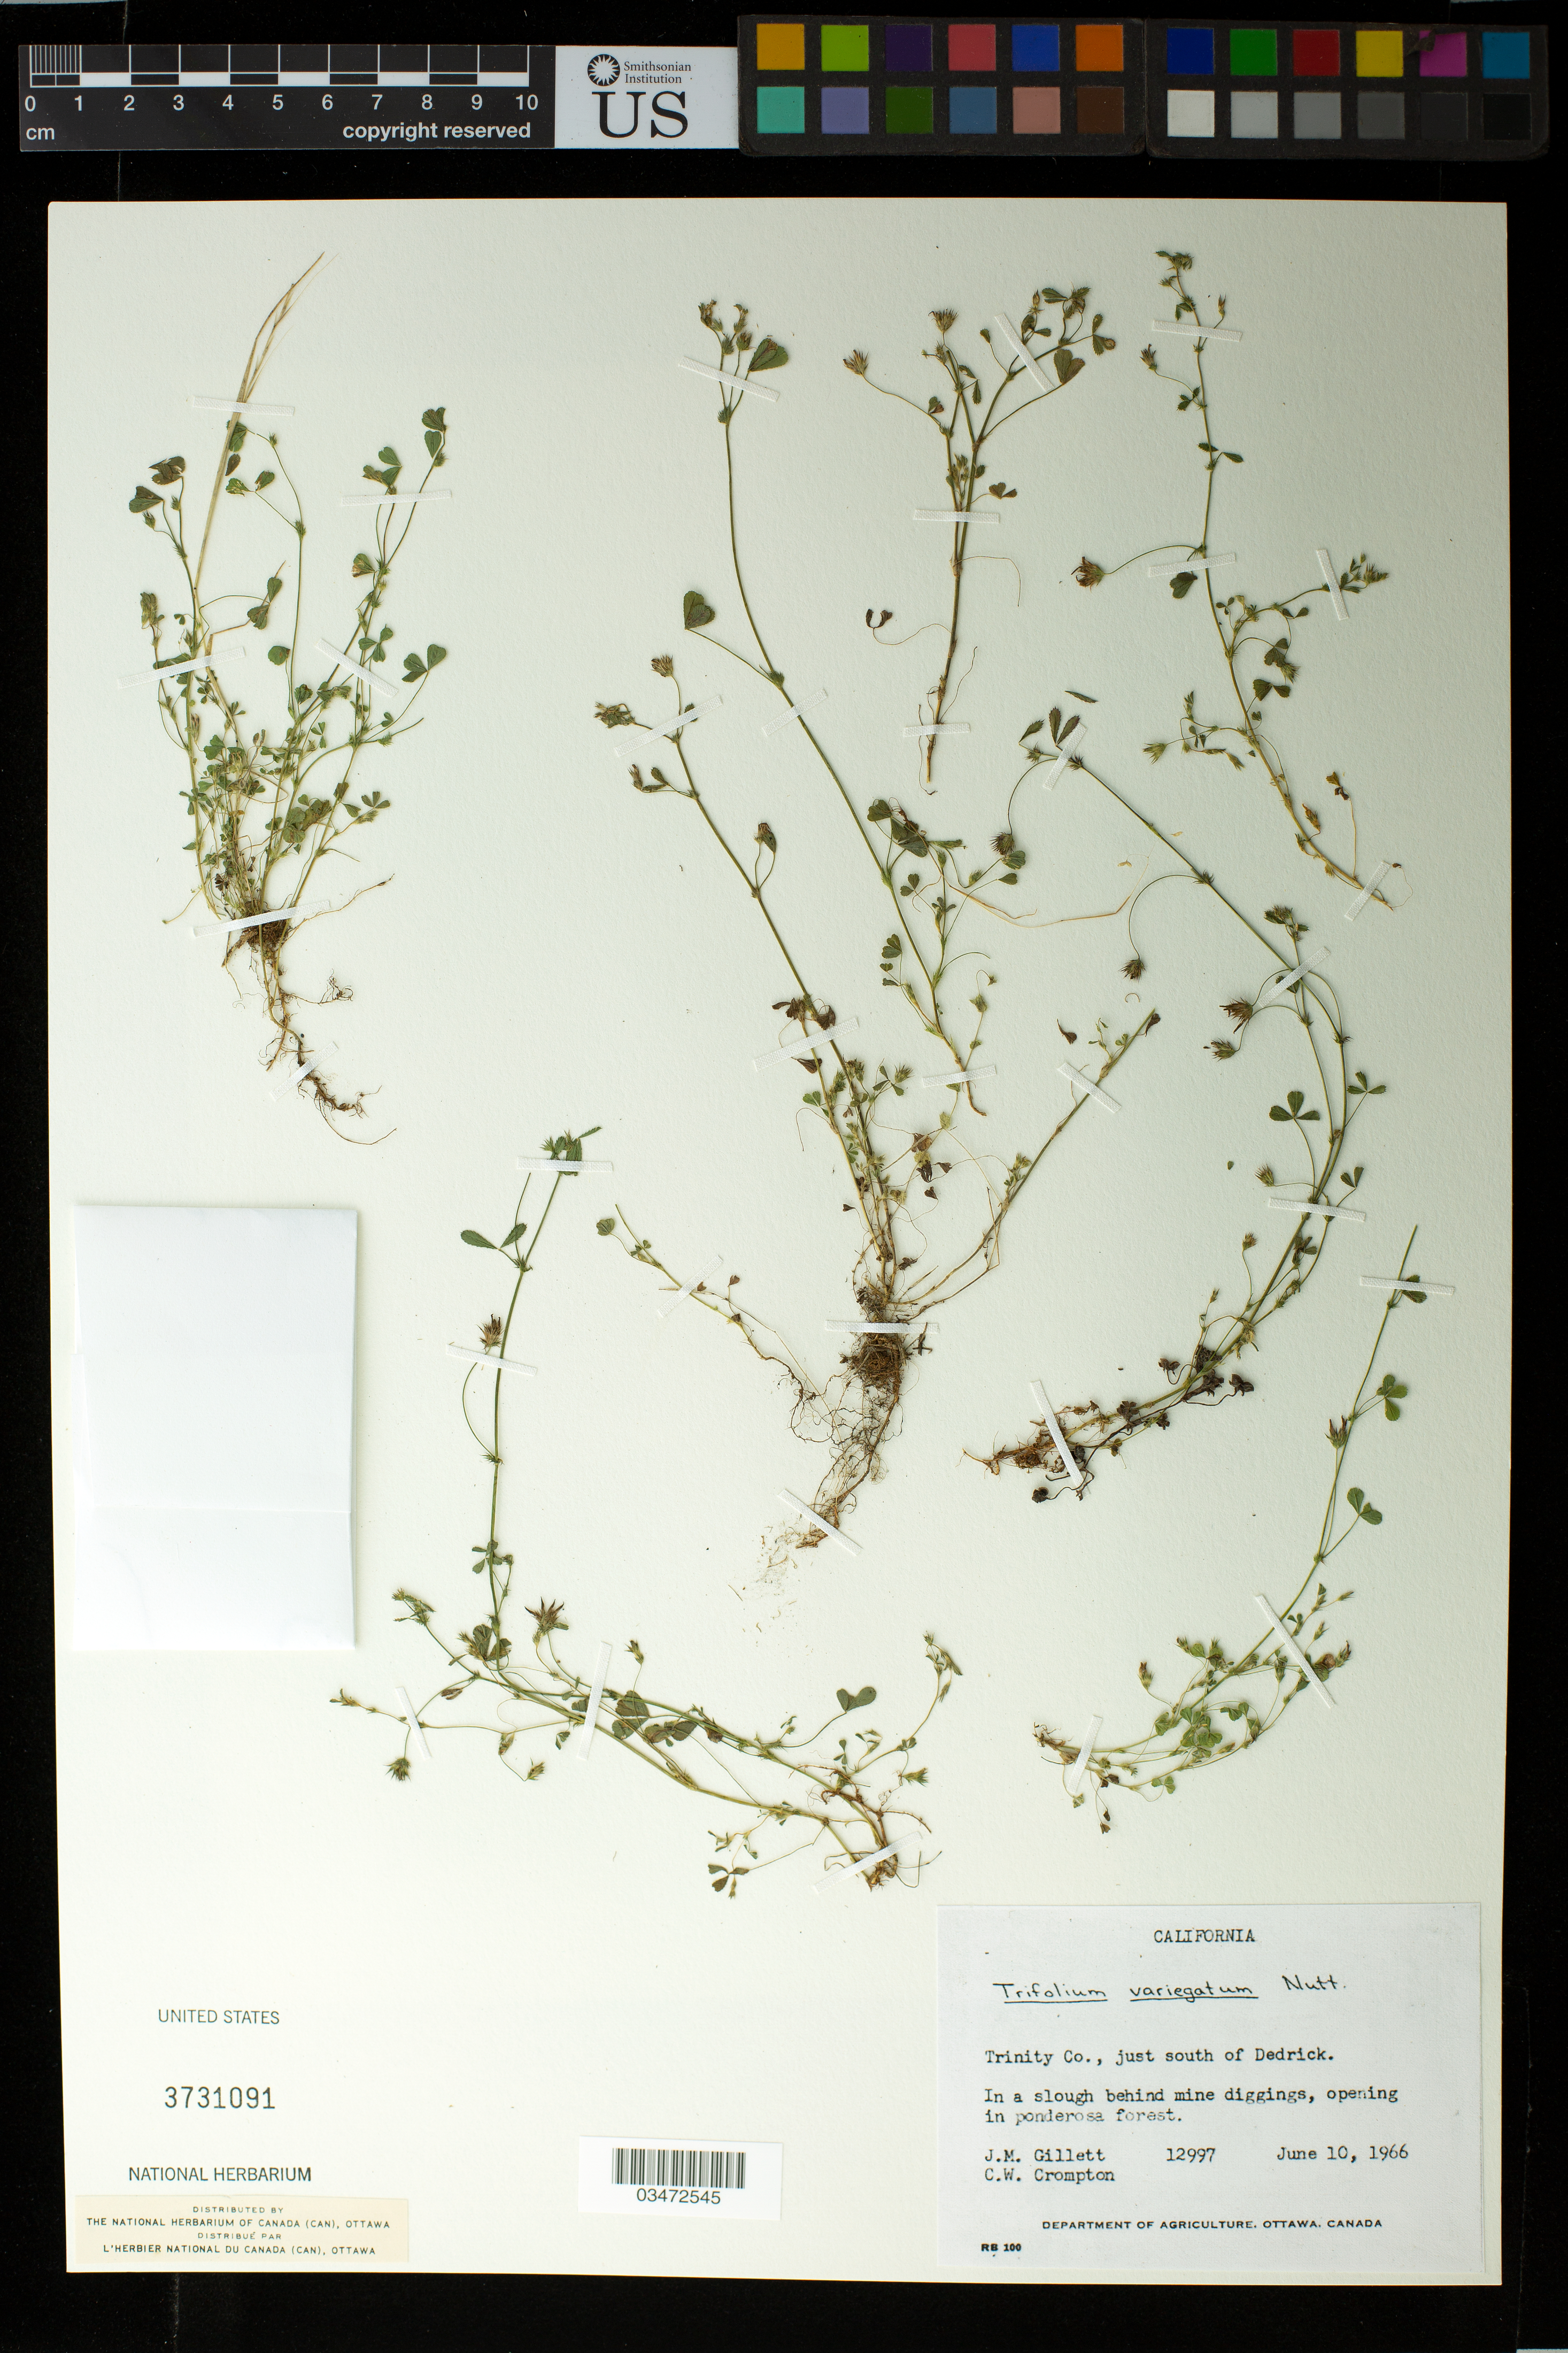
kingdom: Plantae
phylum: Tracheophyta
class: Magnoliopsida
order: Fabales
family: Fabaceae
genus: Trifolium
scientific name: Trifolium variegatum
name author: Nutt.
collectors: J. Gillett & C. W. Crompton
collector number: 12997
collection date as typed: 10 Jun 1966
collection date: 1966-06-10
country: United States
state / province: California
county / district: Trinity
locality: Trinity Co., just south of Dedrick. In a slough behind mine diggins, opening in ponderosa forest.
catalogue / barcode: US 3731091